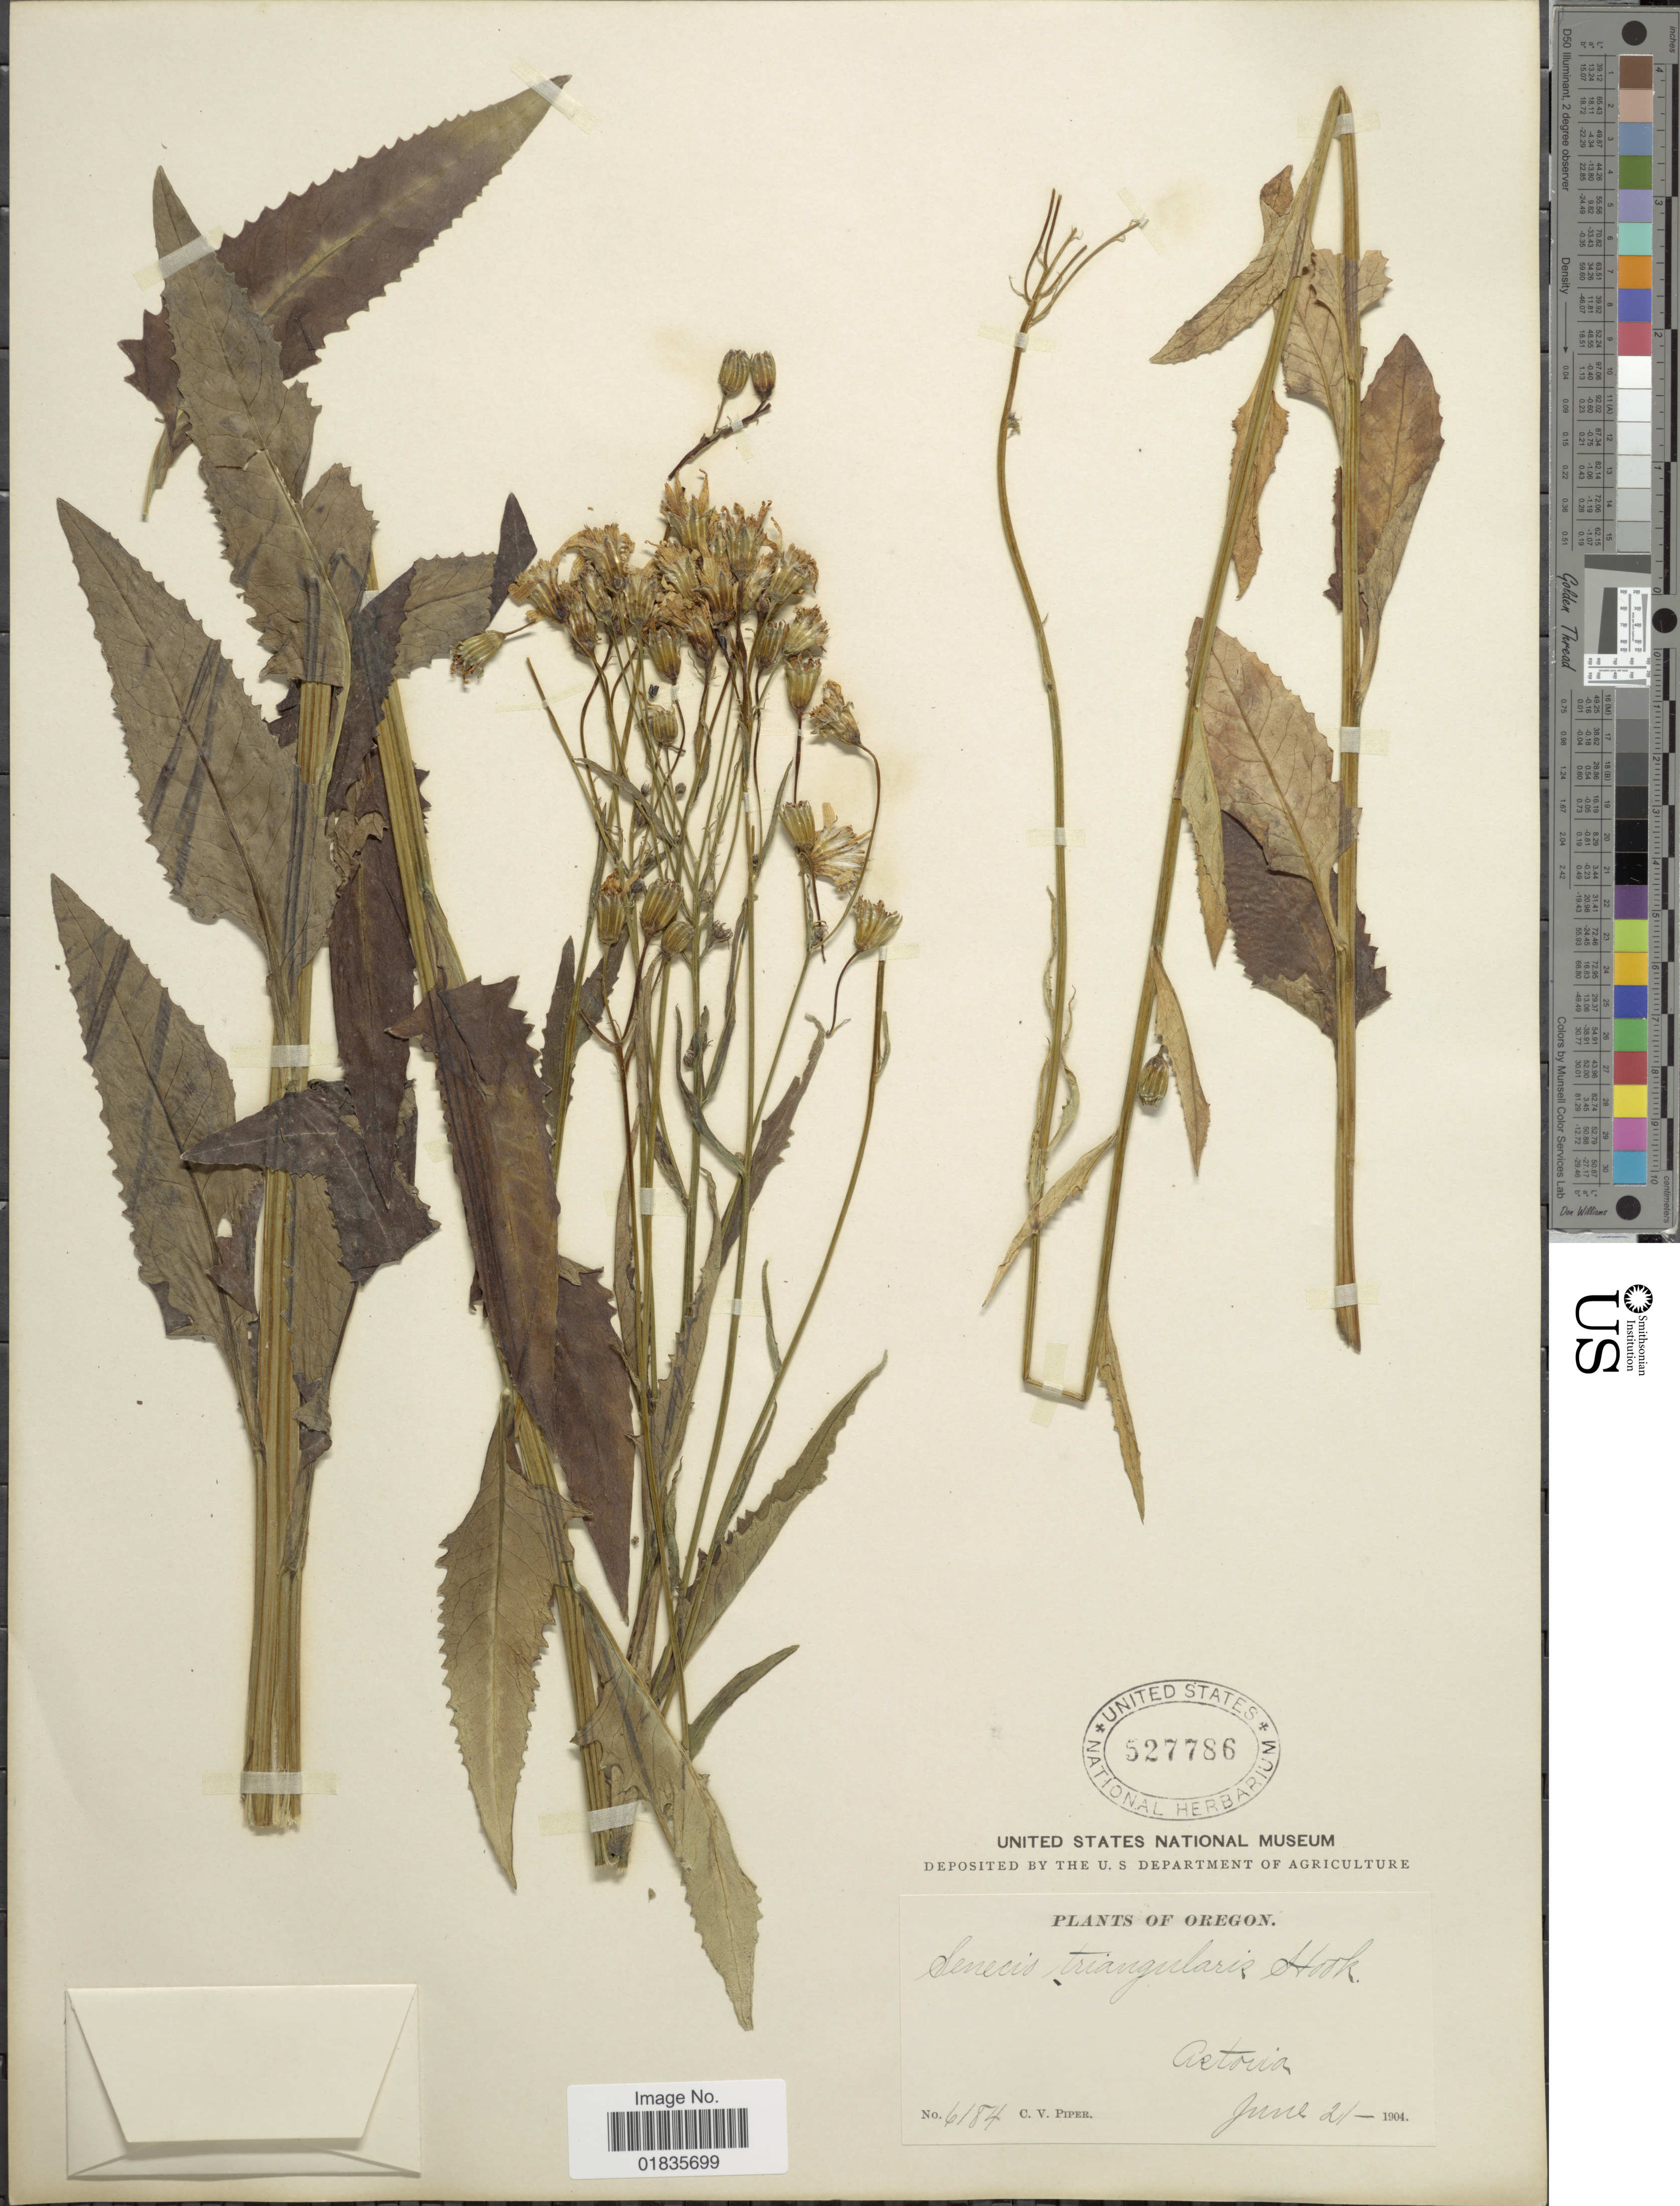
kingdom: Plantae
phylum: Tracheophyta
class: Magnoliopsida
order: Asterales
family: Asteraceae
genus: Senecio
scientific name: Senecio tricephalus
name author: Klatt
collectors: C. V. Piper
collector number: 6184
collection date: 1904-06-21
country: United States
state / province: Oregon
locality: Astoria.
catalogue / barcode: US 527786